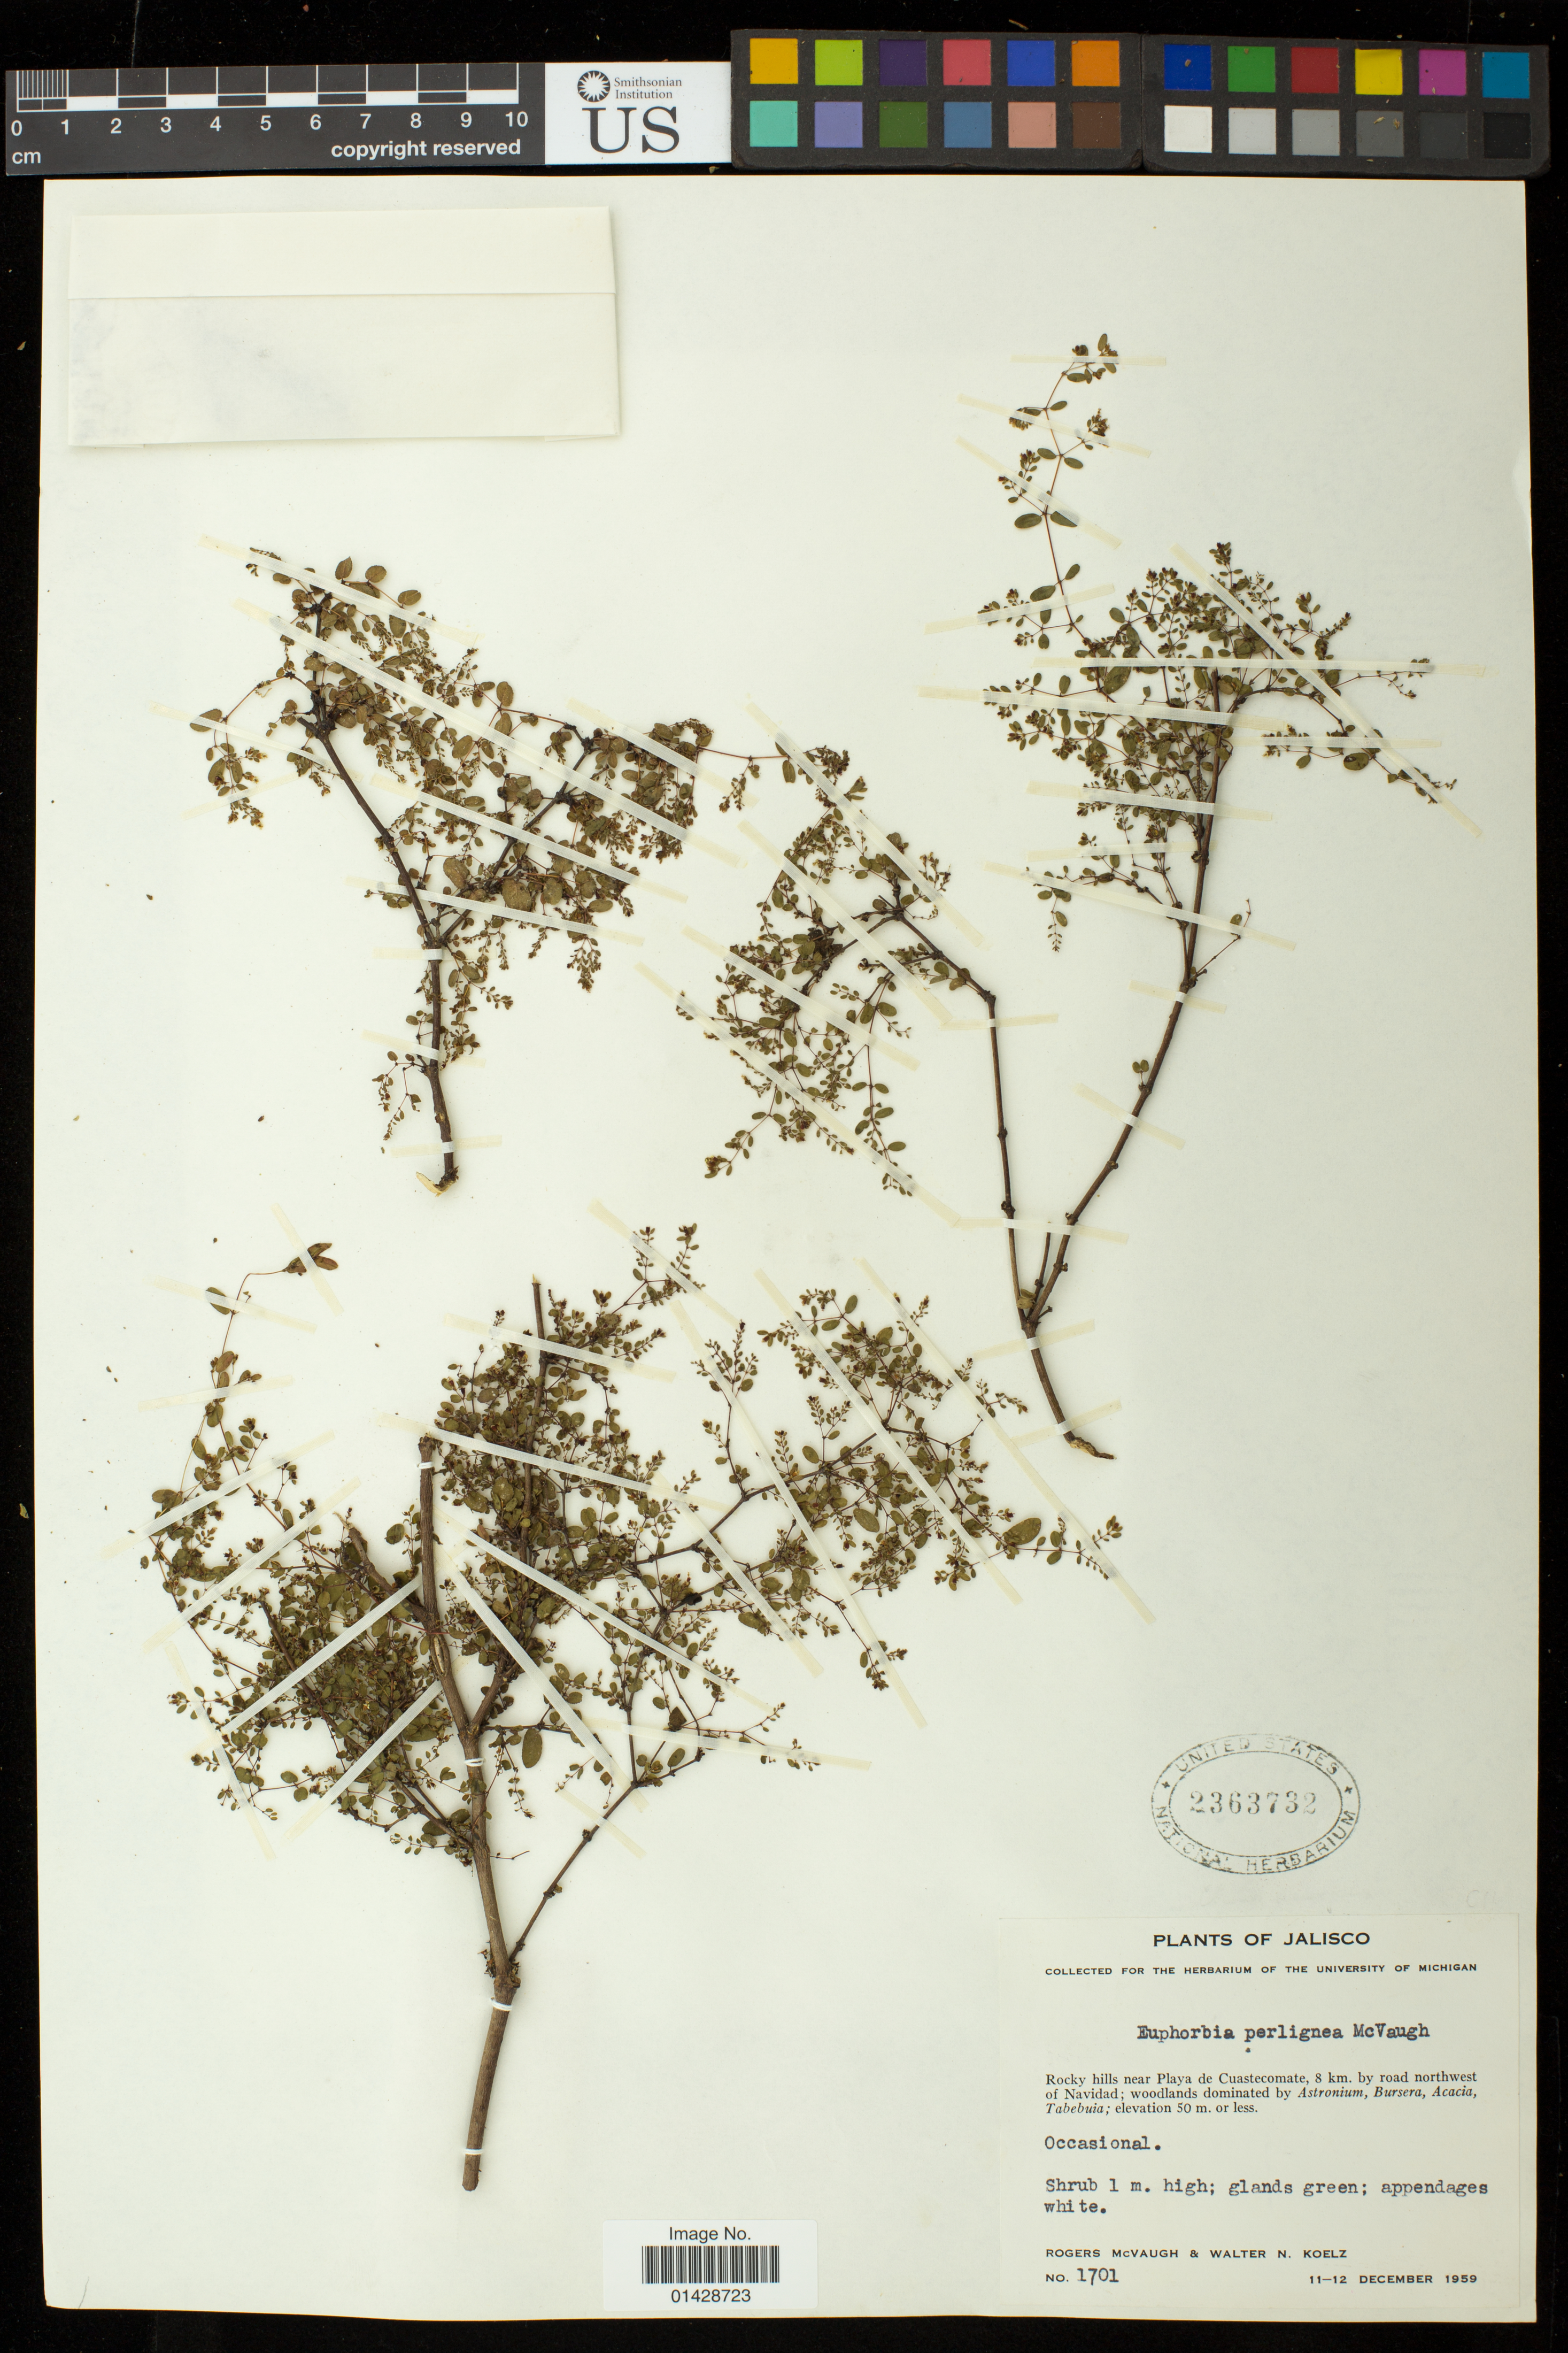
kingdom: Plantae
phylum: Tracheophyta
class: Magnoliopsida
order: Malpighiales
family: Euphorbiaceae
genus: Euphorbia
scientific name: Euphorbia perlignea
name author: McVaugh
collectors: R. McVaugh & W. N. Koelz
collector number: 1701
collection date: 1959-12-11/1959-12-12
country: Mexico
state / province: Jalisco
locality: Rocky hills near Playa de Cuastecomate, 8 km. by road northwest of Navidad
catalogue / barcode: US 2363732